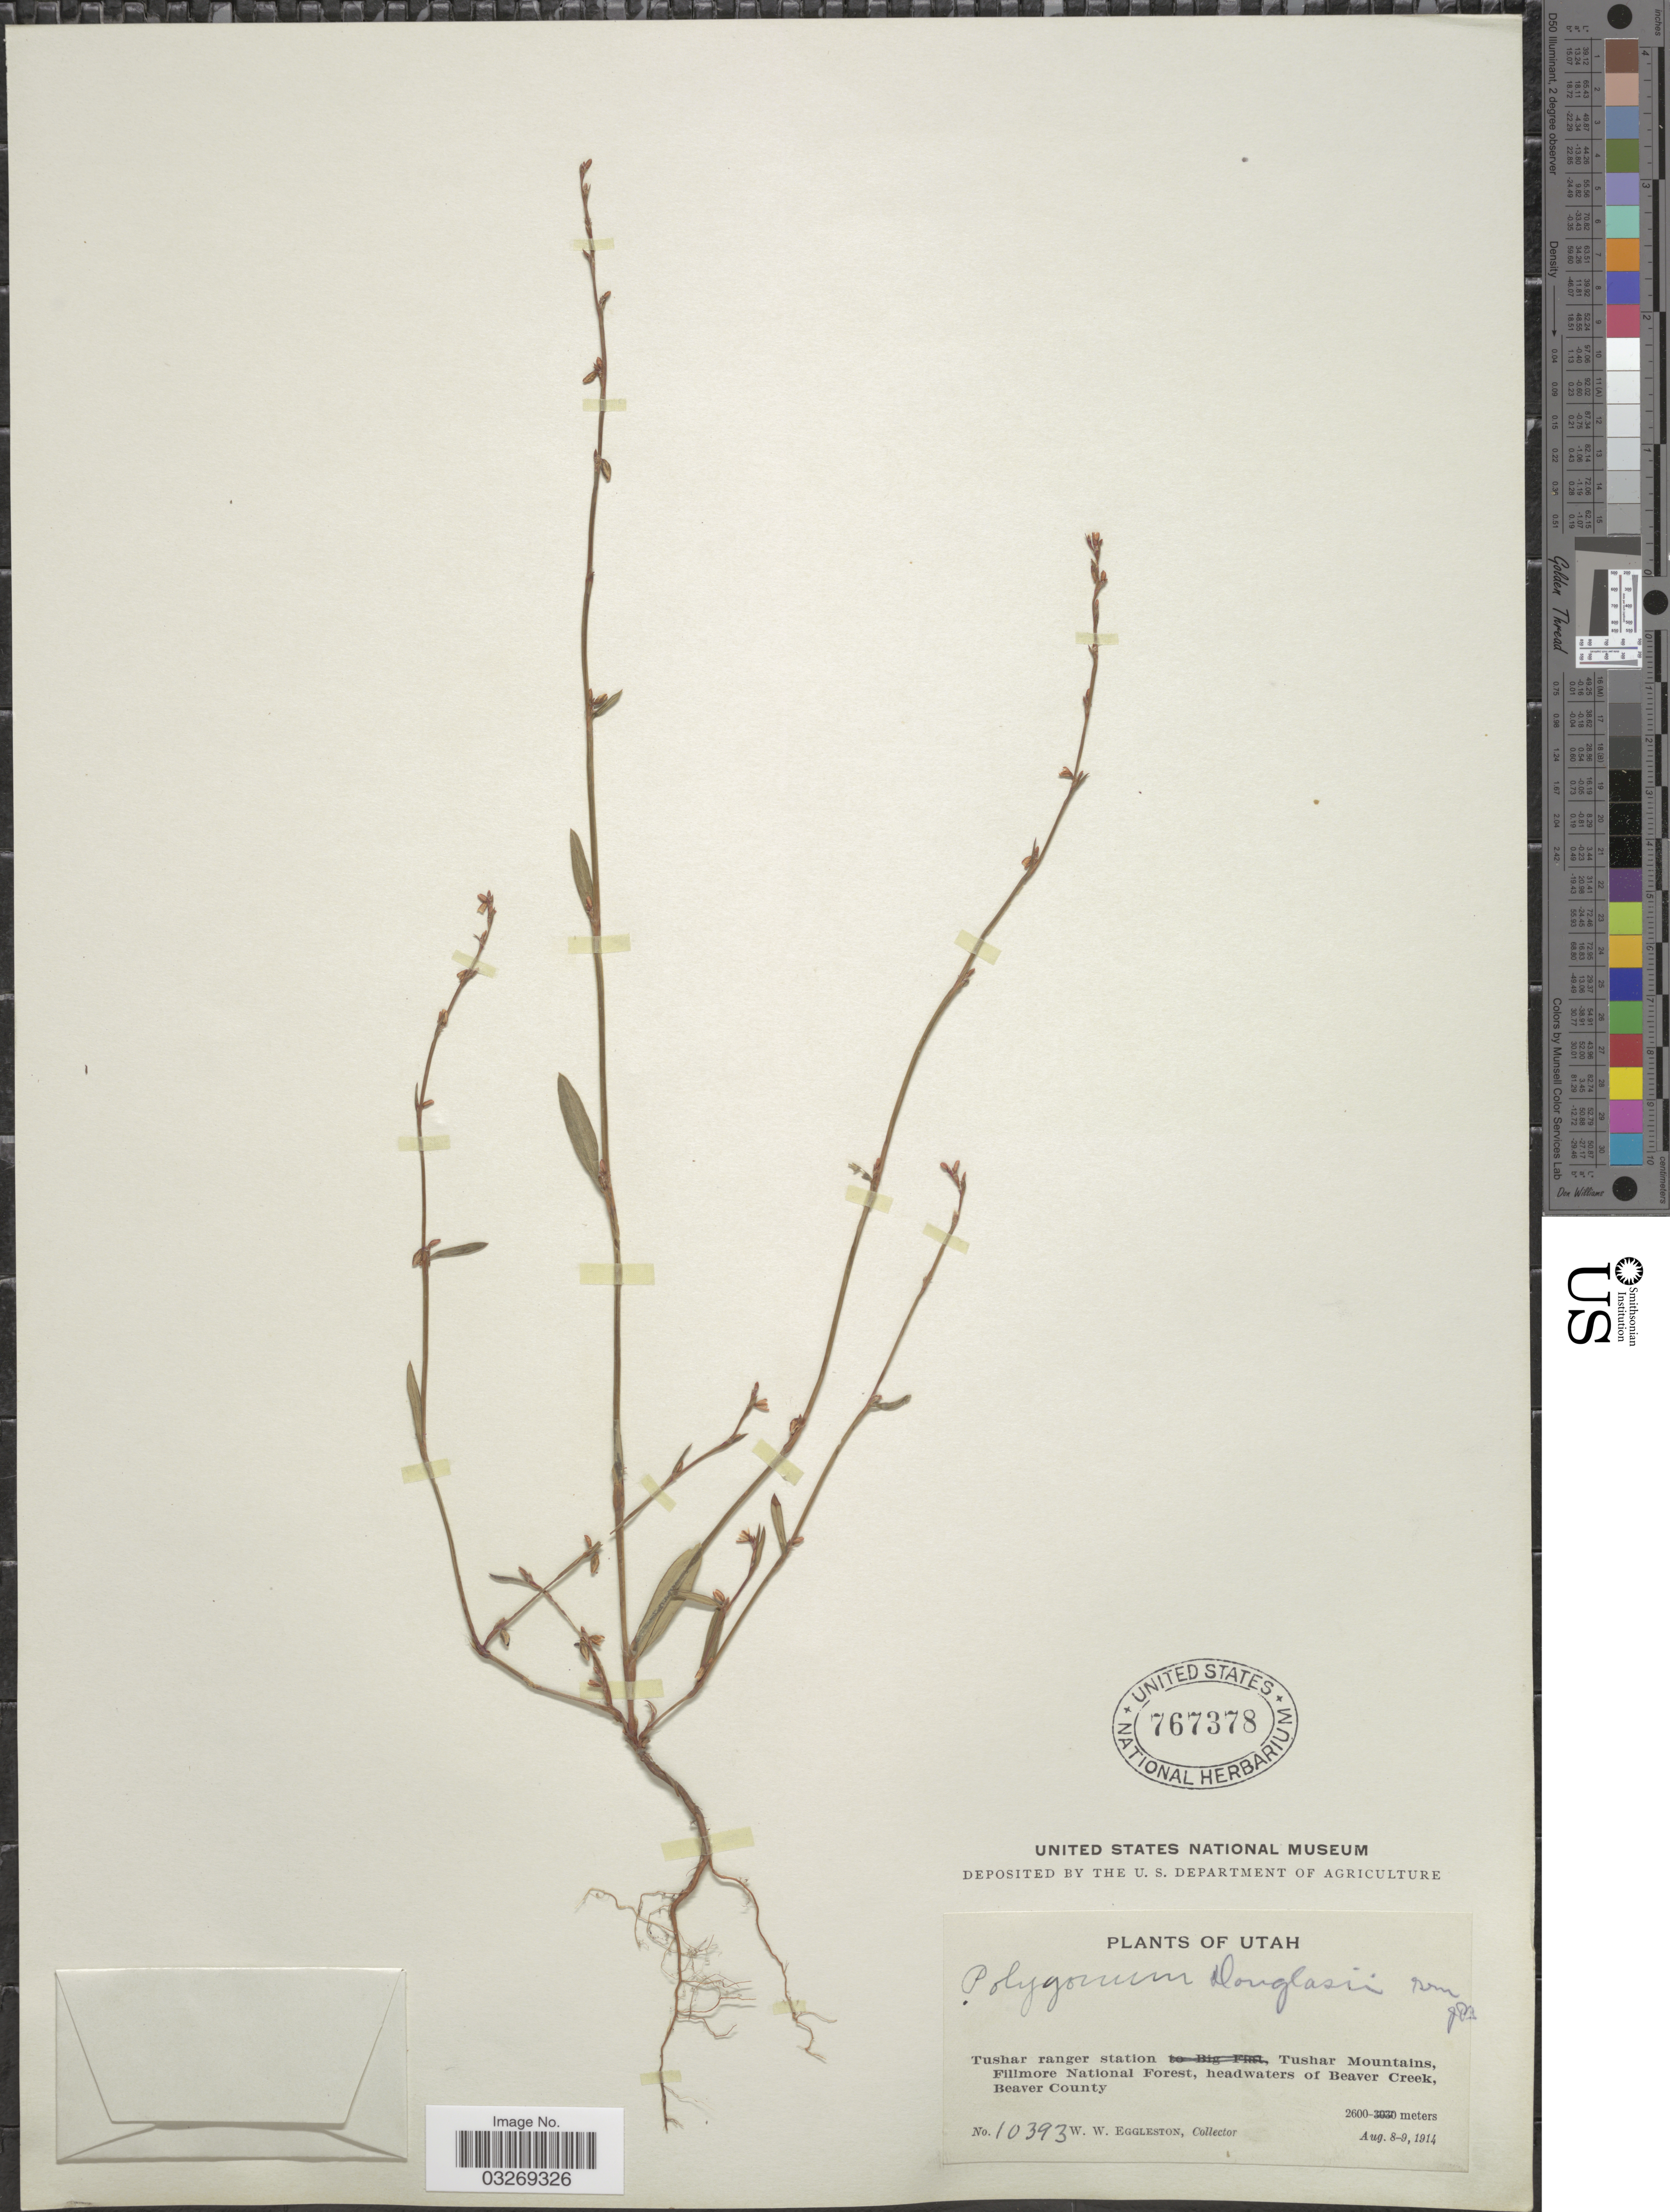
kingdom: Plantae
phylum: Tracheophyta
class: Magnoliopsida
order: Caryophyllales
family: Polygonaceae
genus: Polygonum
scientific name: Polygonum douglasii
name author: Greene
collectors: W. W. Eggleston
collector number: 10393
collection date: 1914-08-08/1914-08-09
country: United States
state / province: Utah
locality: Tushar ranger station Tushar Mountains, Fillmore National Forest, headwaters of Beaver Creek, Beaver County.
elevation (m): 2600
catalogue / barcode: US 767378